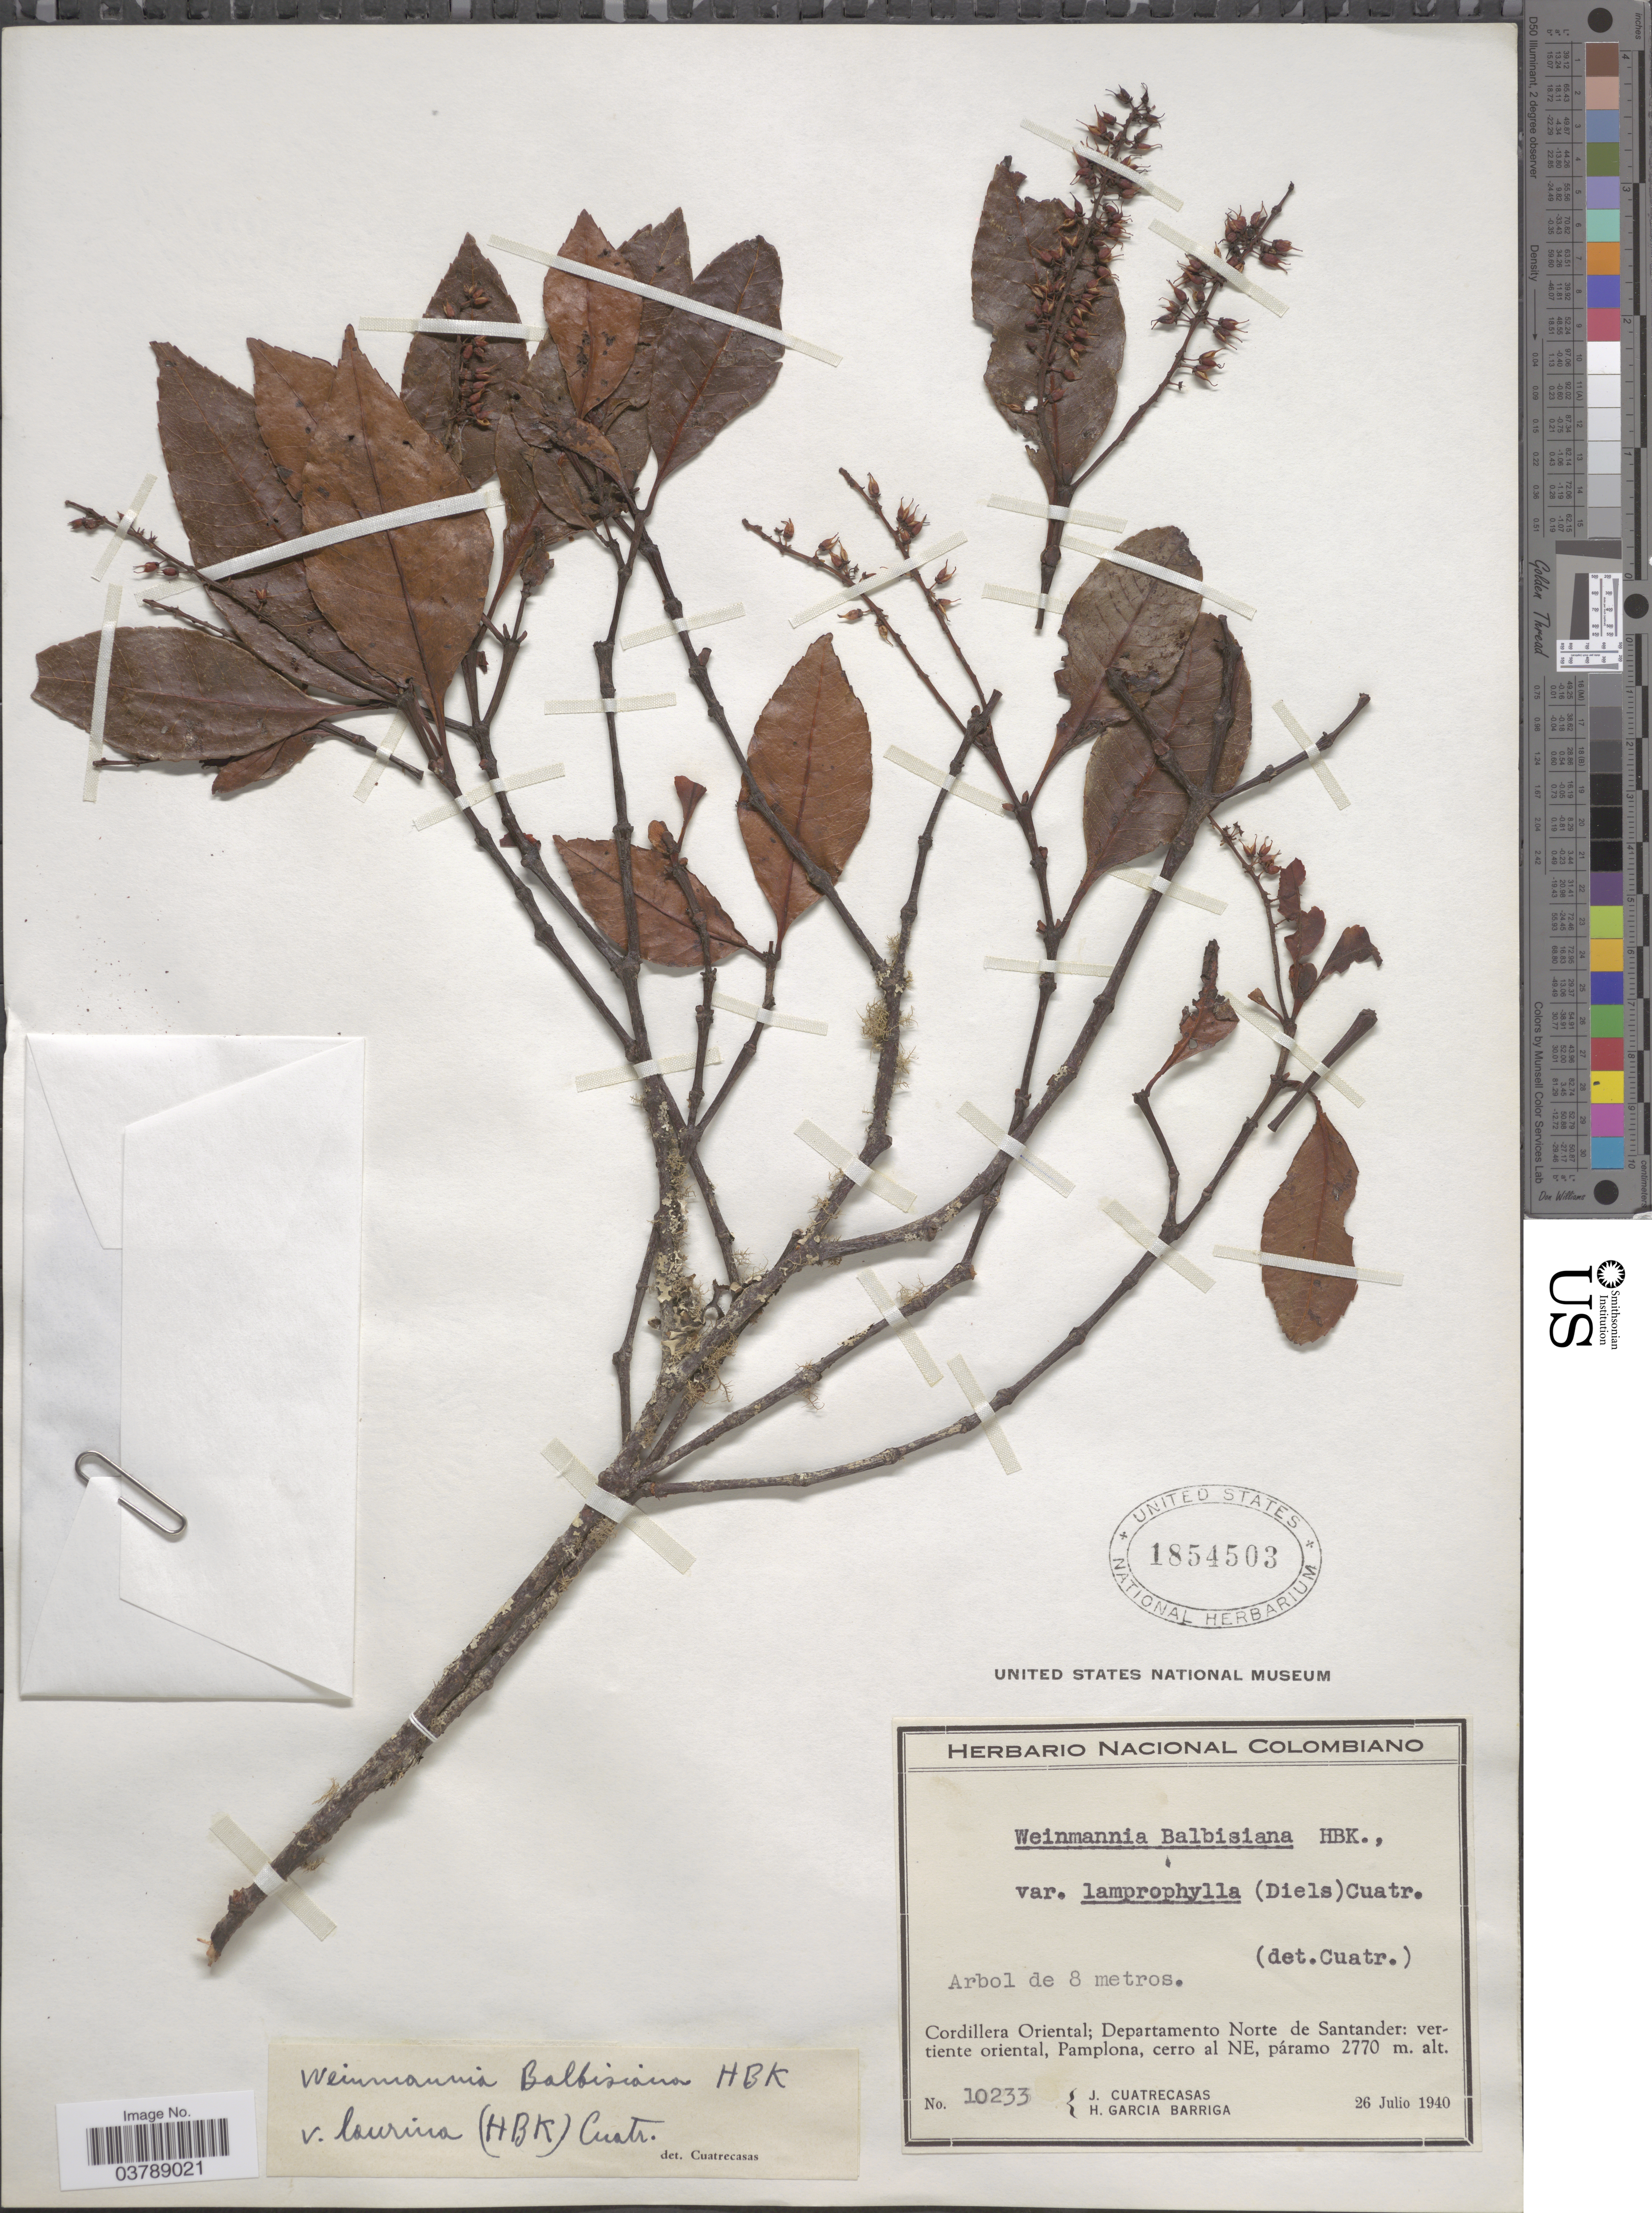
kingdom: Plantae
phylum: Tracheophyta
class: Magnoliopsida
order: Oxalidales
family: Cunoniaceae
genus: Weinmannia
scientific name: Weinmannia balbisiana var. laurina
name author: (Kunth) Cuatrec.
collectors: J. Cuatrecasas & H. García Barriga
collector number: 10233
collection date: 1940-07-26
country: Colombia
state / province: Norte de Santander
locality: Cordillera Oriental, Departamento Norte de Santander: vertiente oriental, Pamplona, cerro al NE.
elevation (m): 2770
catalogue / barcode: US 1854503